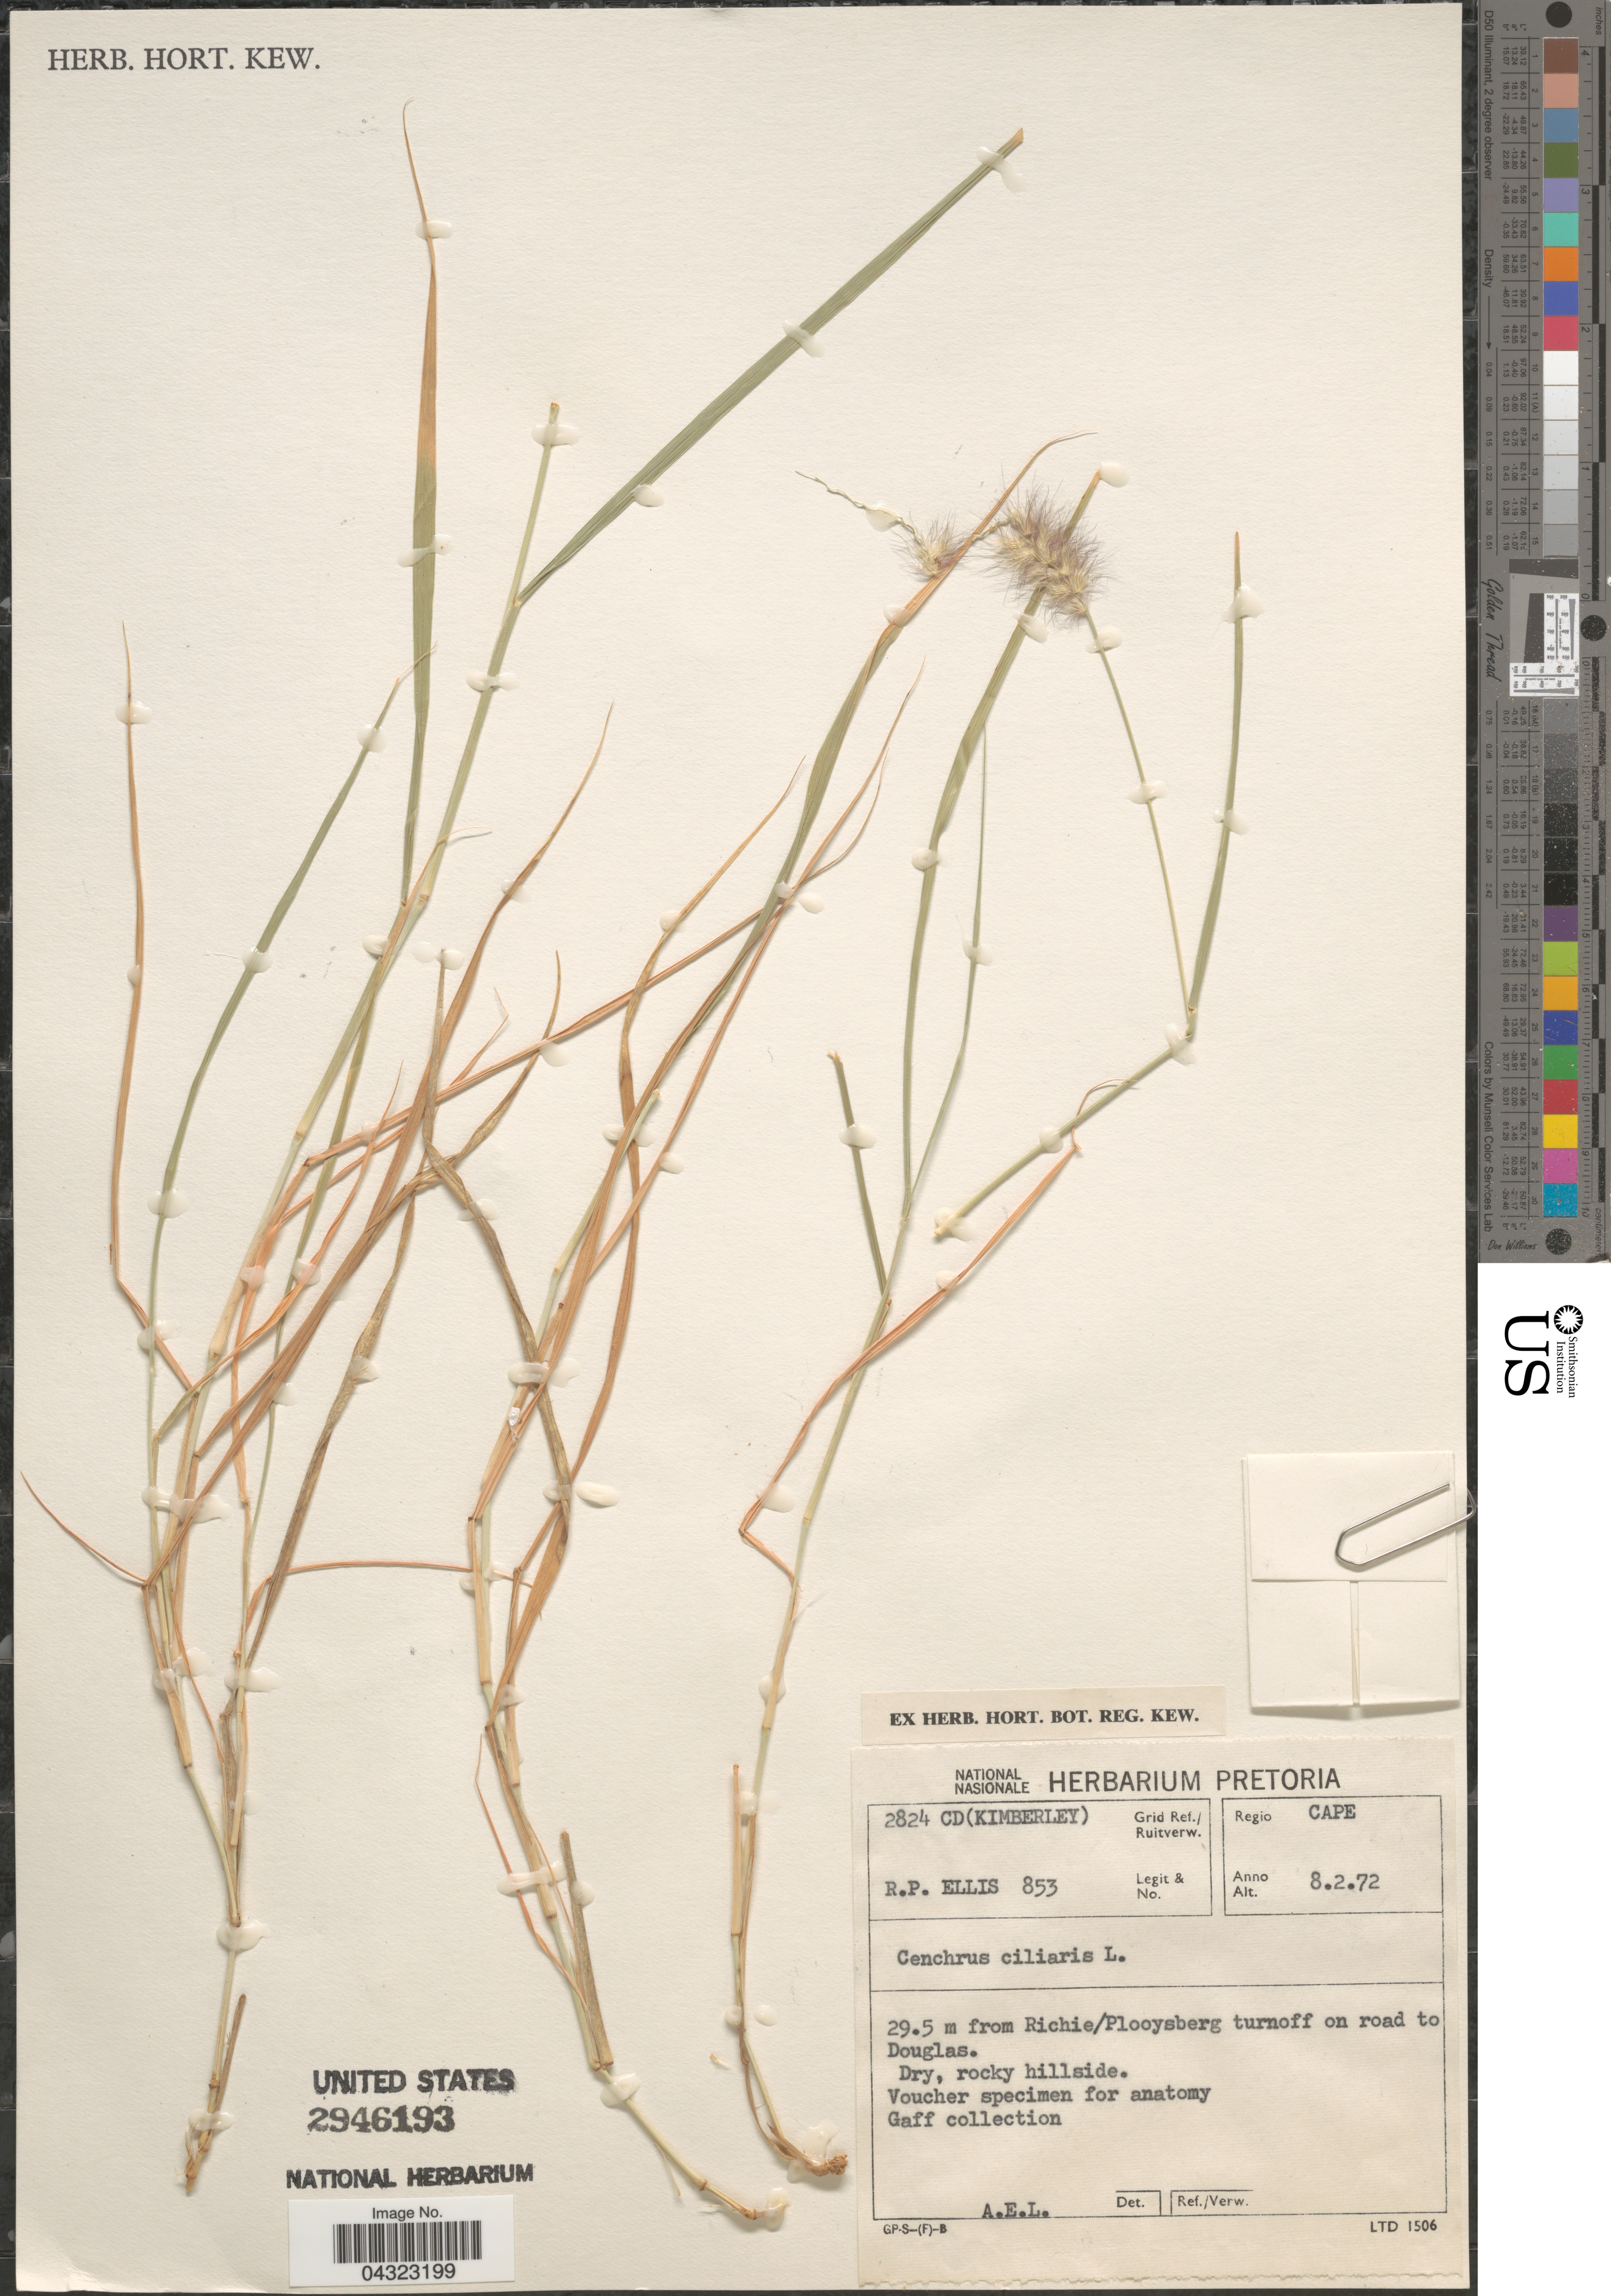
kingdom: Plantae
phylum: Tracheophyta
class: Liliopsida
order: Poales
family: Poaceae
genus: Cenchrus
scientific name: Cenchrus ciliaris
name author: L.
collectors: R. Ellis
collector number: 853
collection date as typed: Transcribed d/m/y: 8/2/72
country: South Africa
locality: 2824 CD (Kimberley) Grid Ref./ Ruitverw. Regio Cape. 29.5 m from Richie/Plooysberg turnoff on road to Douglas.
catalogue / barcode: US 2946193